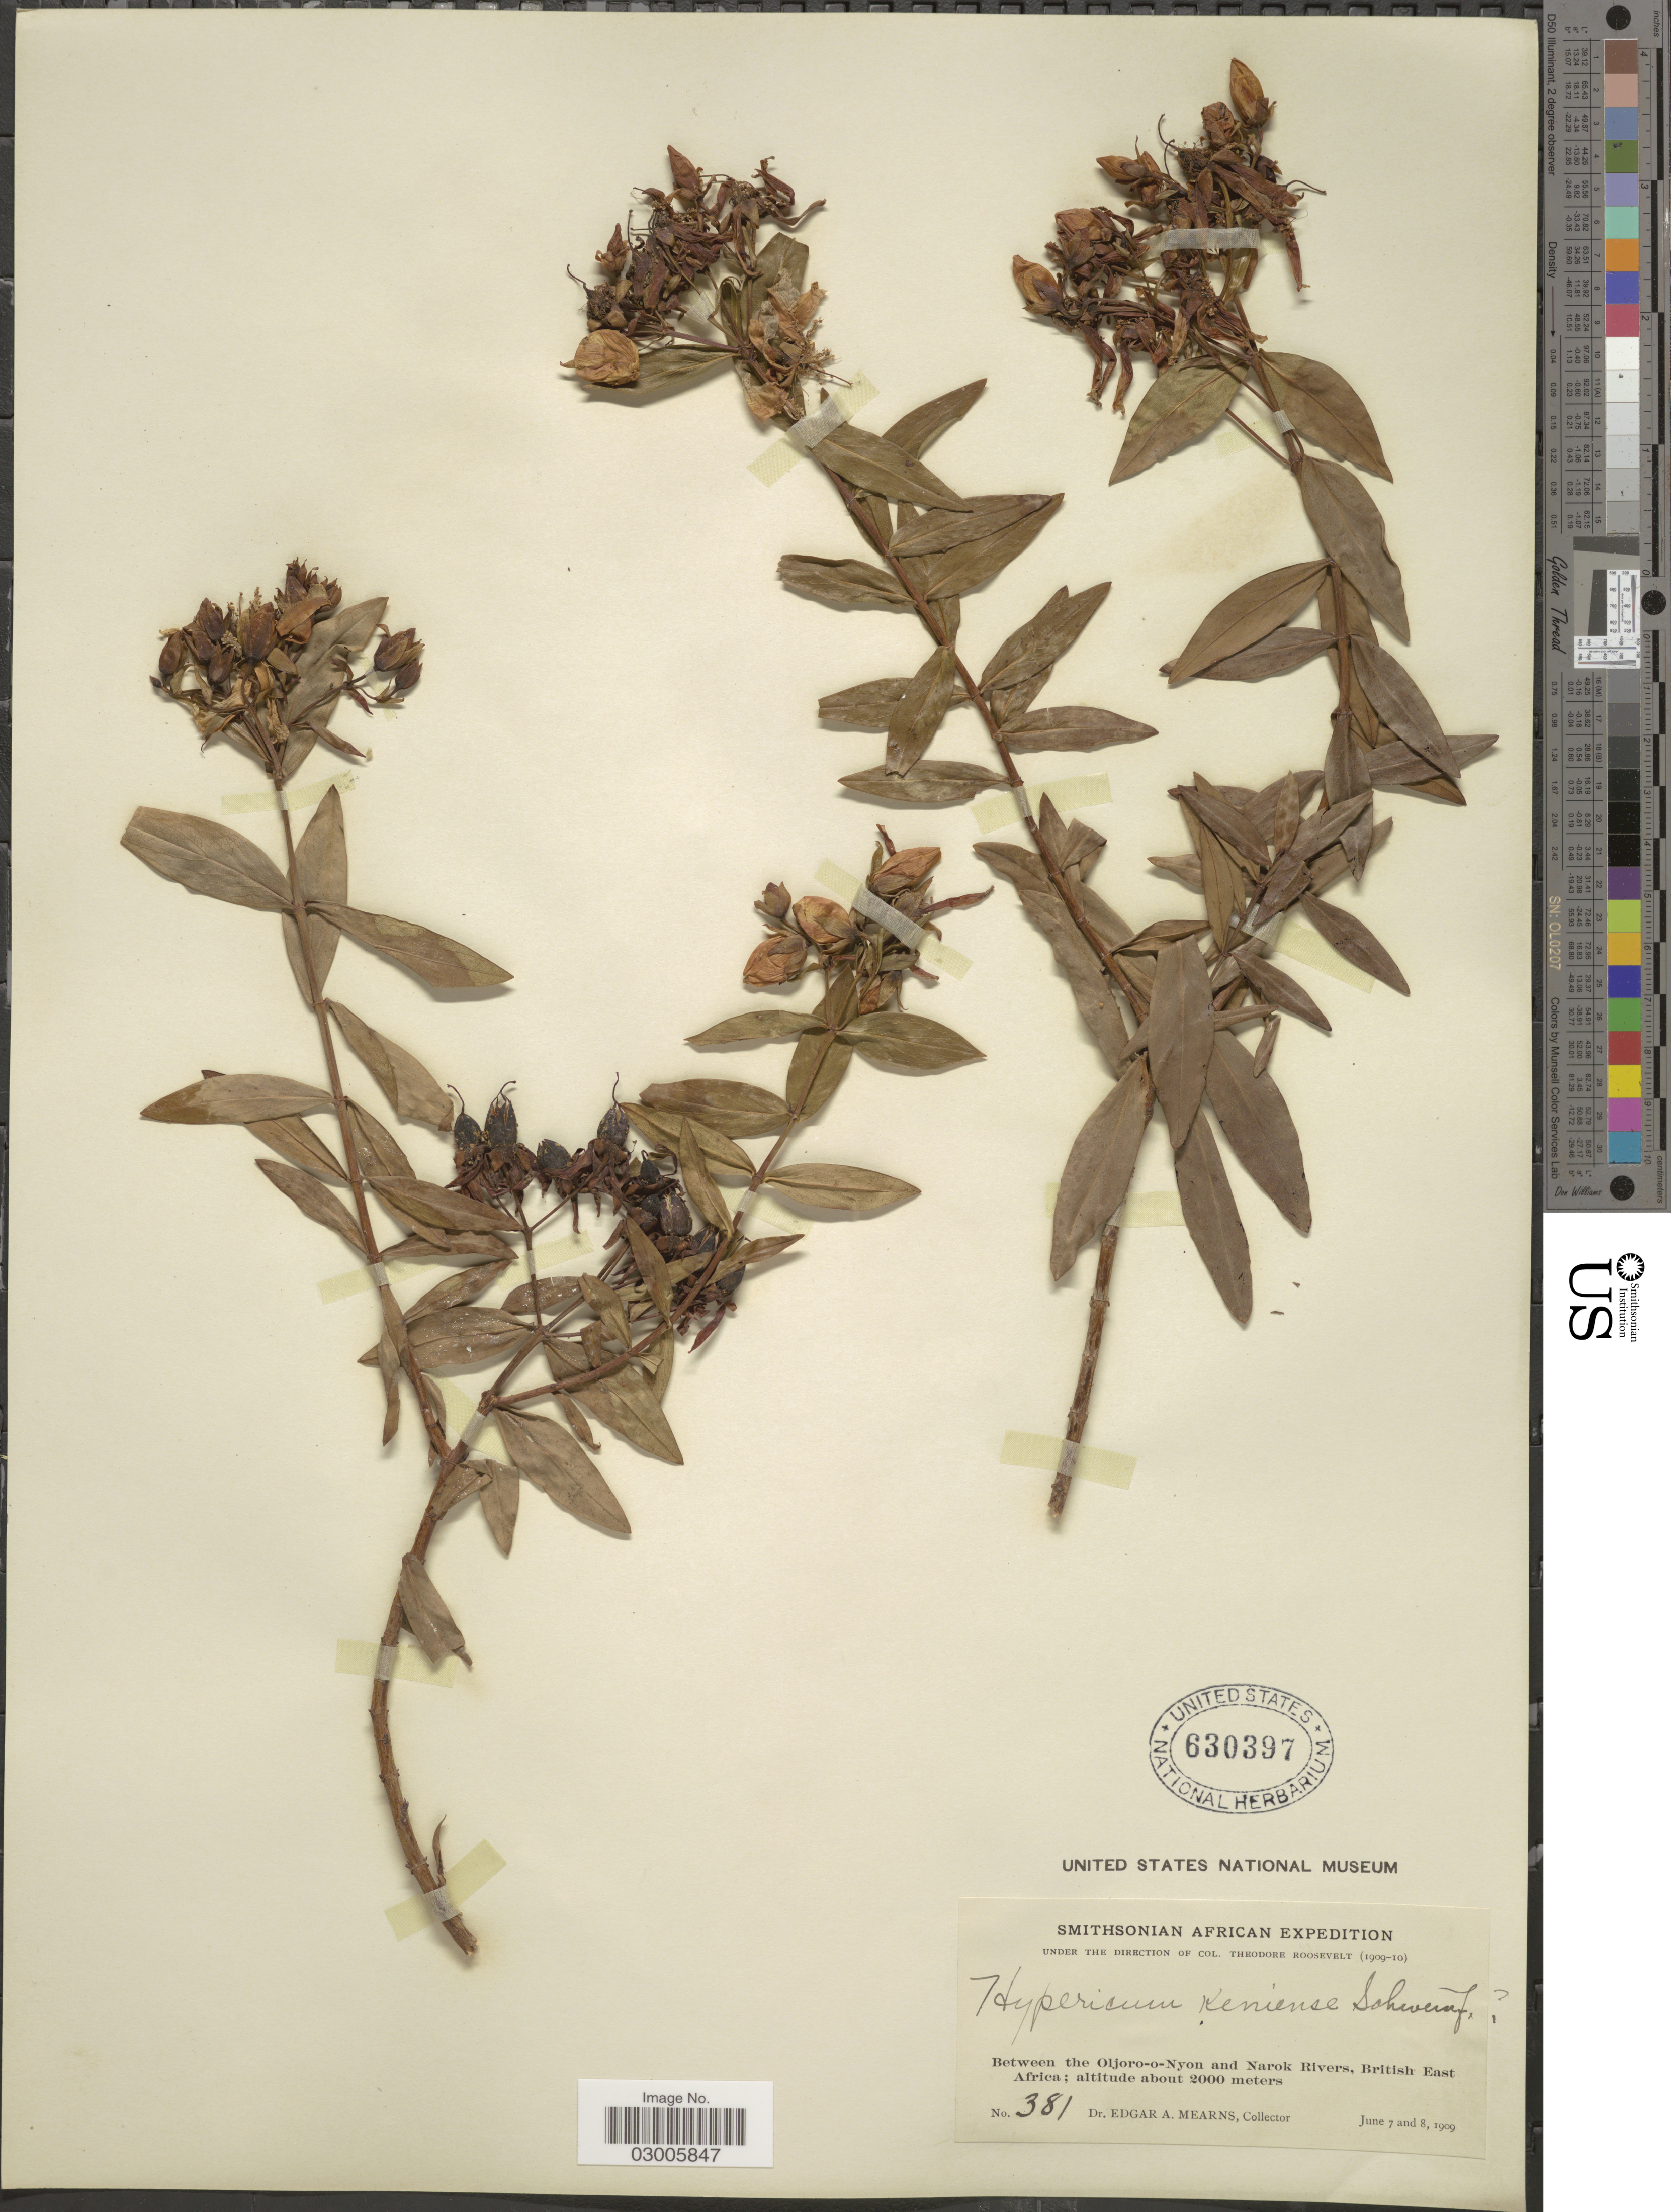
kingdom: Plantae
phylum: Tracheophyta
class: Magnoliopsida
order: Malpighiales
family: Hypericaceae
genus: Hypericum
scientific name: Hypericum roeperianum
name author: G.W. Schimp. ex A. Rich.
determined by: Strong, Mark T., (BOT), Smithsonian Institution - National Museum of Natural History (UNITED STATES)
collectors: E. A. Mearns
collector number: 381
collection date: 1909-06-07/1909-06-08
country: Kenya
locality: Between the Oljoro-o-Nyon and Narok Rivers, British East Africa.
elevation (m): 2000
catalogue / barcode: US 630397